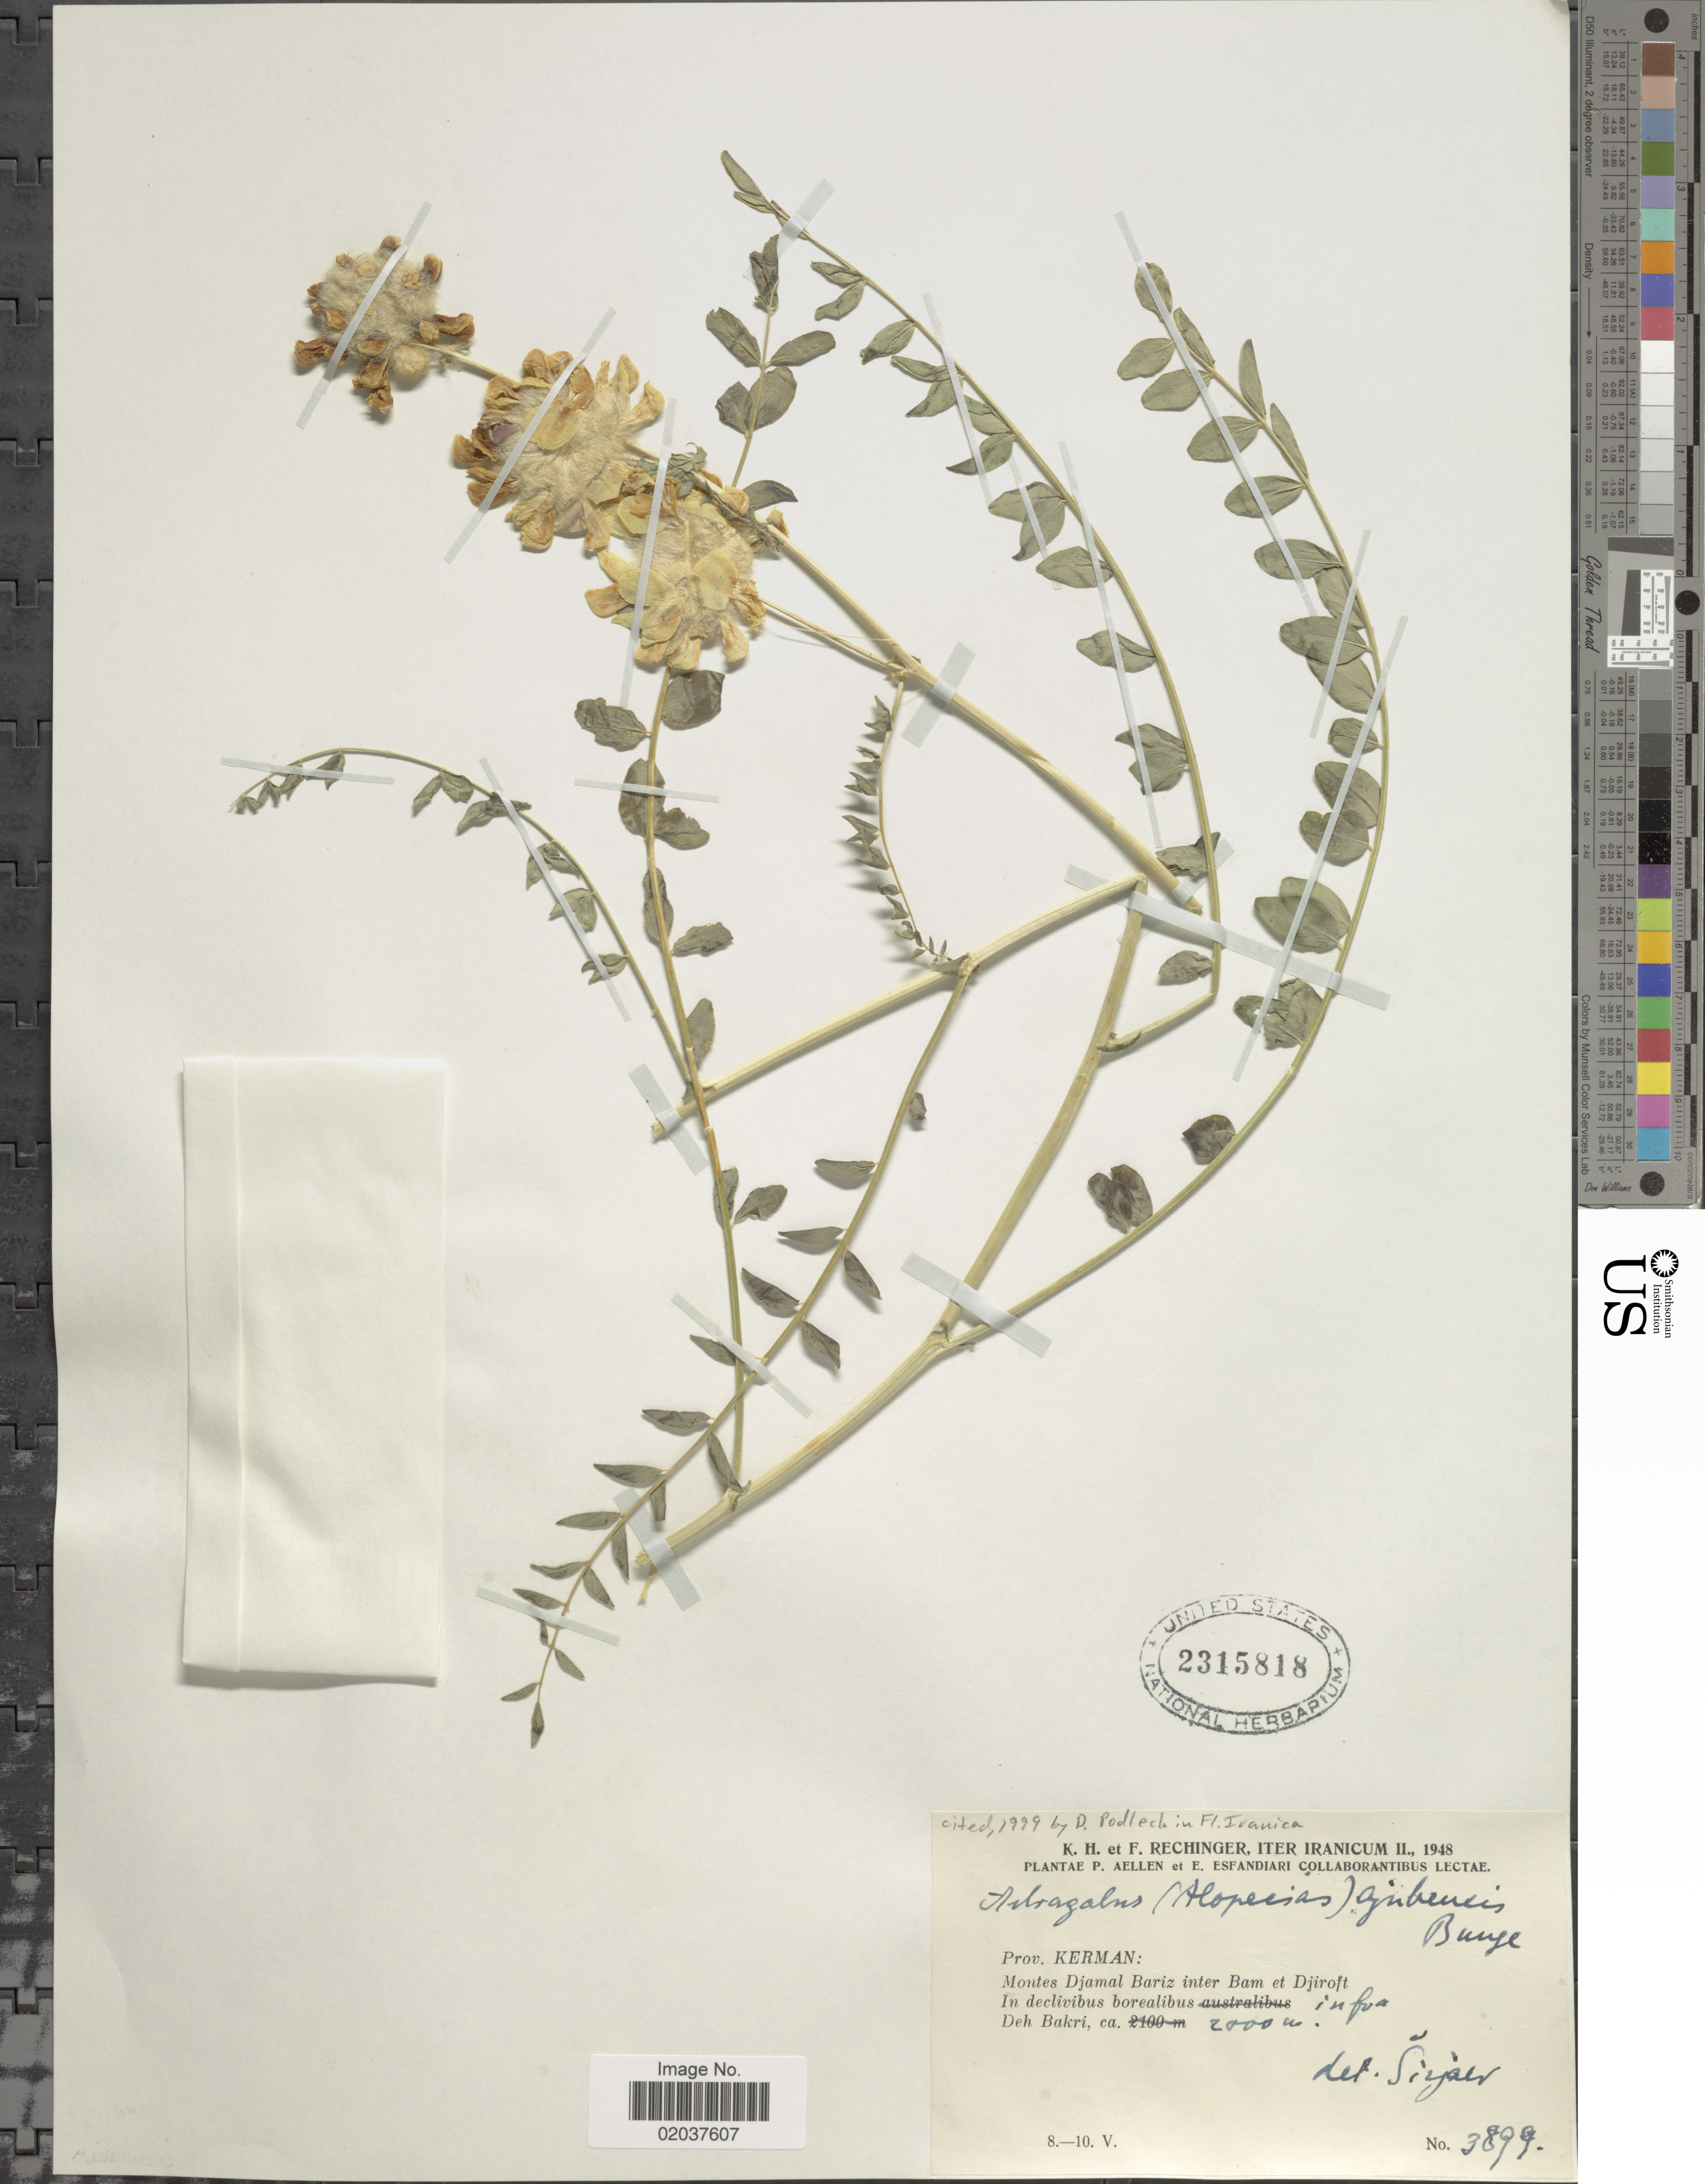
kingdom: Plantae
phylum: Tracheophyta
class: Magnoliopsida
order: Fabales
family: Fabaceae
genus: Astragalus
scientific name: Astragalus ajubensis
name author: Bunge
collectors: K. H. Rechinger & F. Rechinger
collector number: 3899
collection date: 1948-05-08/1948-05-10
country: Iran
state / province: Kerman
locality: Montes Djamal Bariz inter Bam et Djiroft, Deh Bakri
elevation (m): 2000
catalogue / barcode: US 2315818